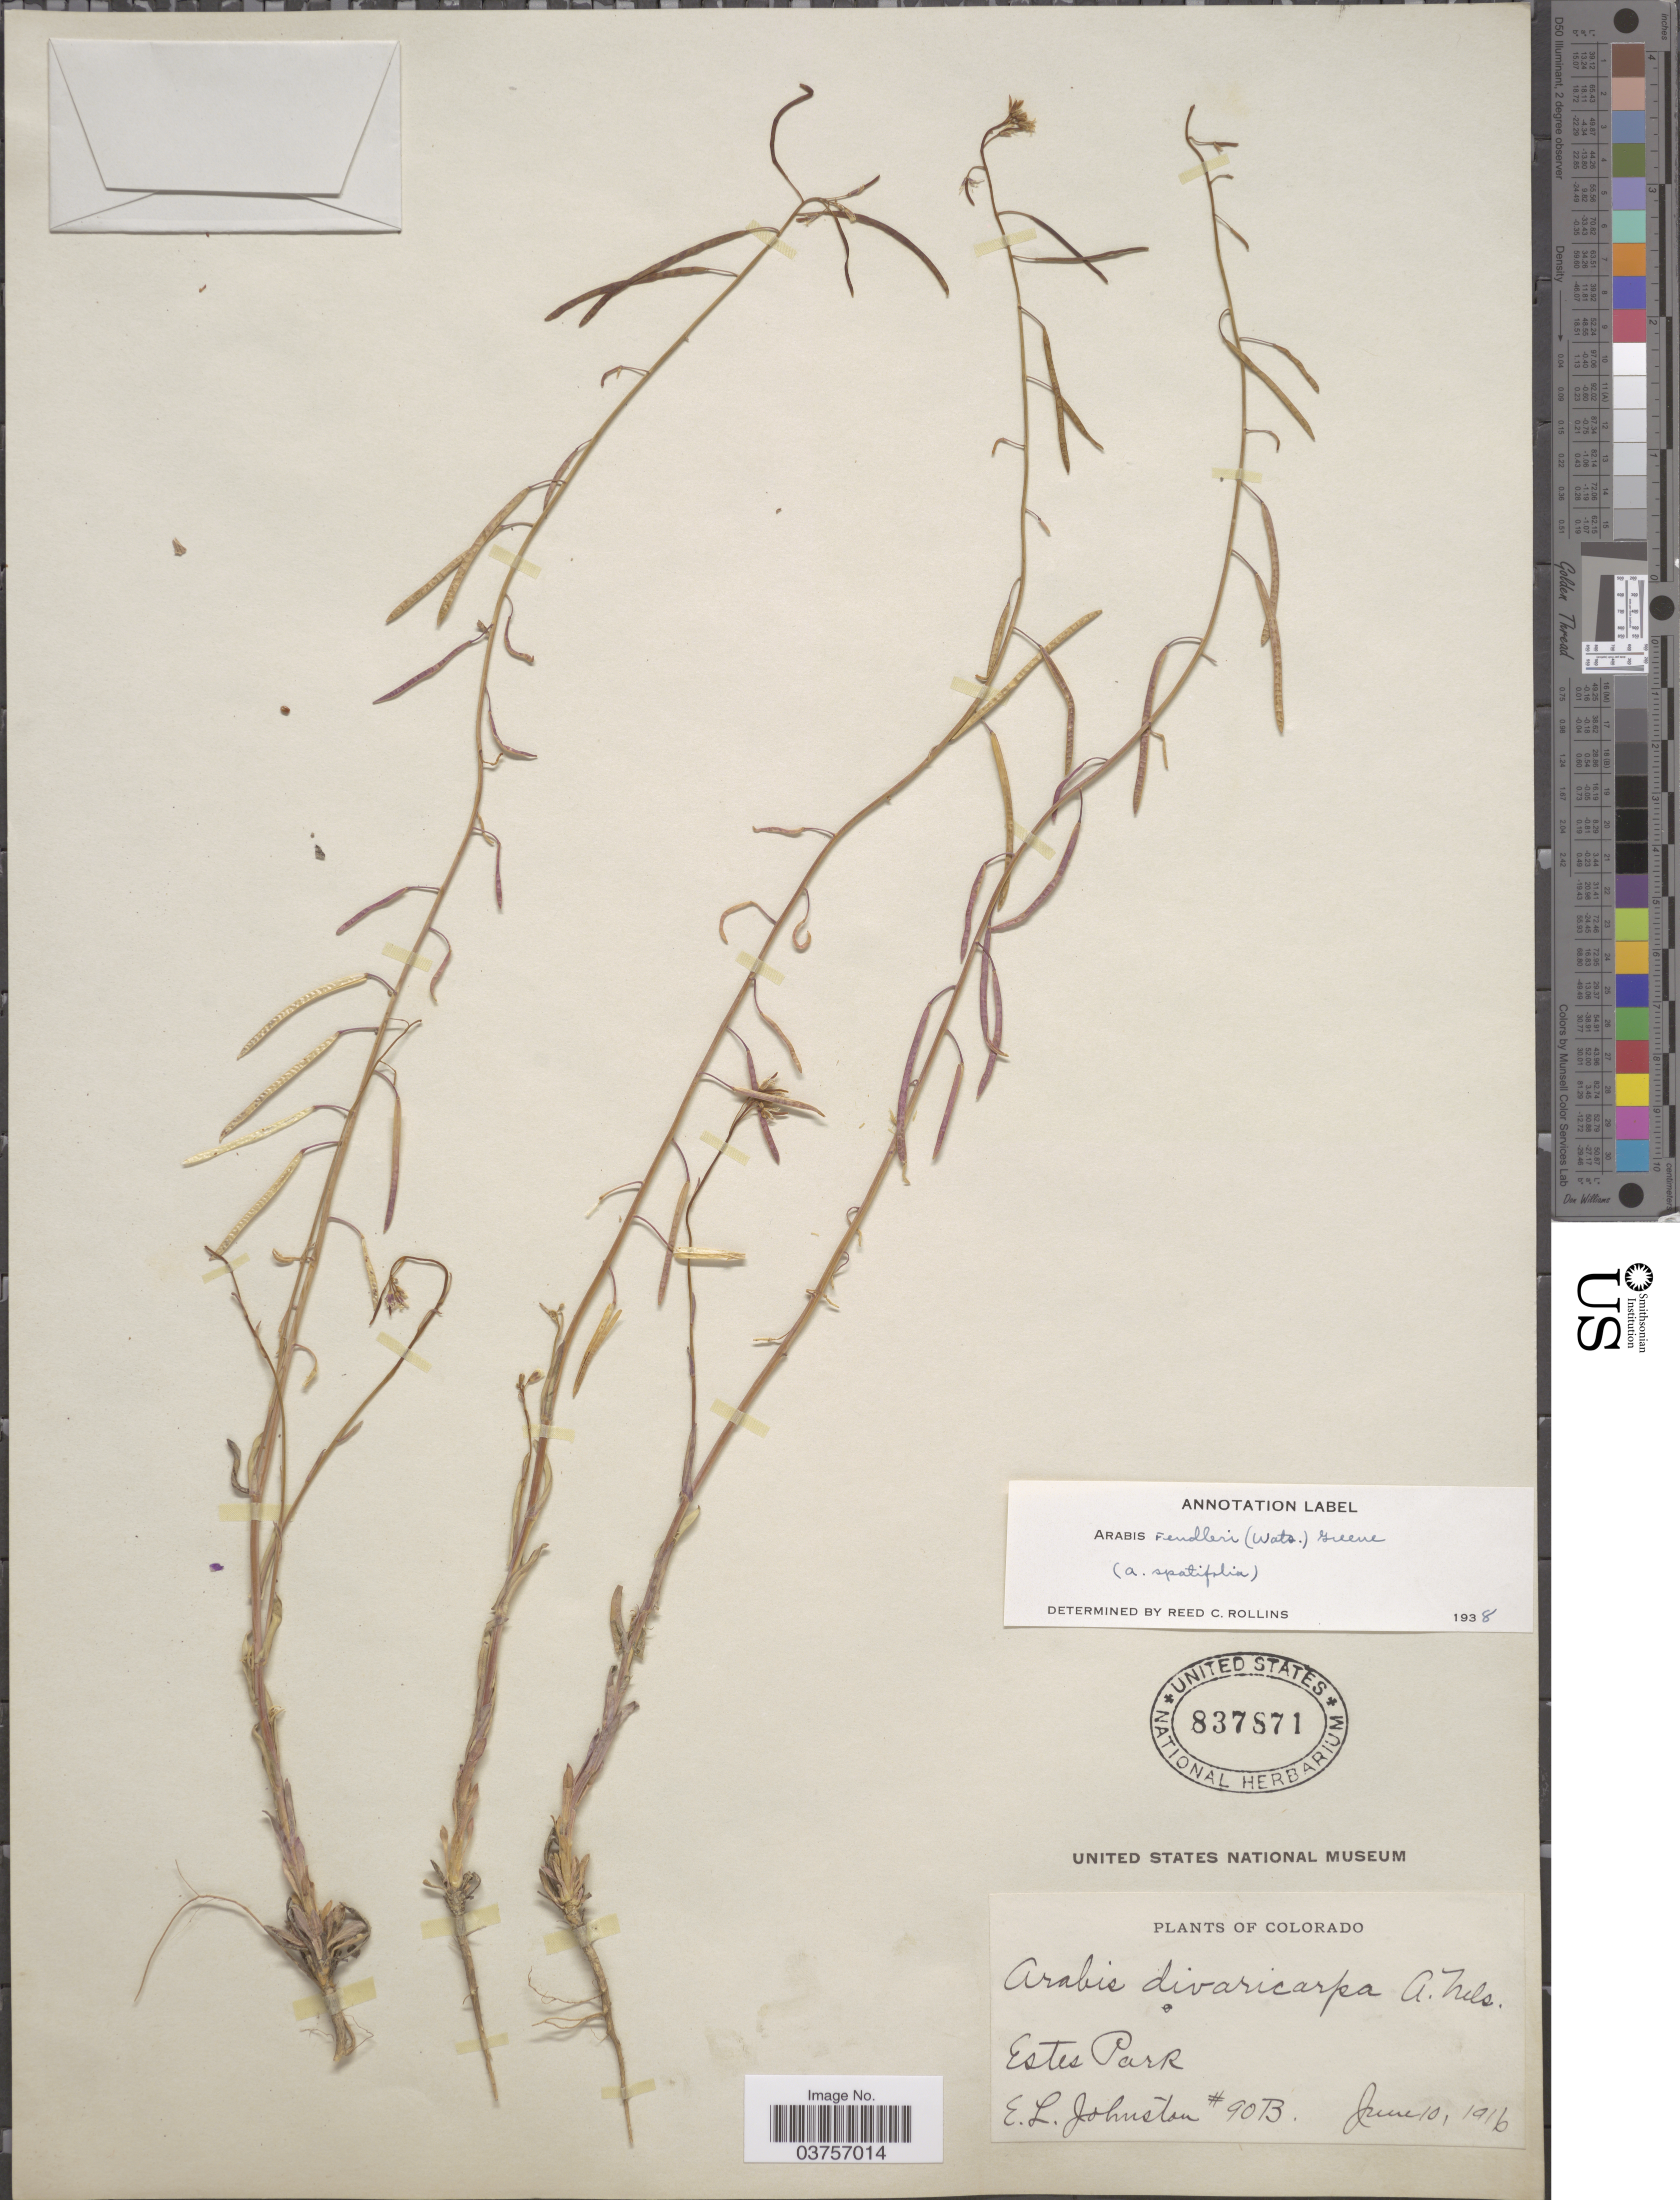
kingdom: Plantae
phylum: Tracheophyta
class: Magnoliopsida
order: Brassicales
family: Brassicaceae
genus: Arabis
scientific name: Arabis fendleri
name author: (S. Watson) Greene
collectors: E. L. Johnston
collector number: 90B.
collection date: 1916-06-10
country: United States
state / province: Colorado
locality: Estes Park.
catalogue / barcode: US 837871